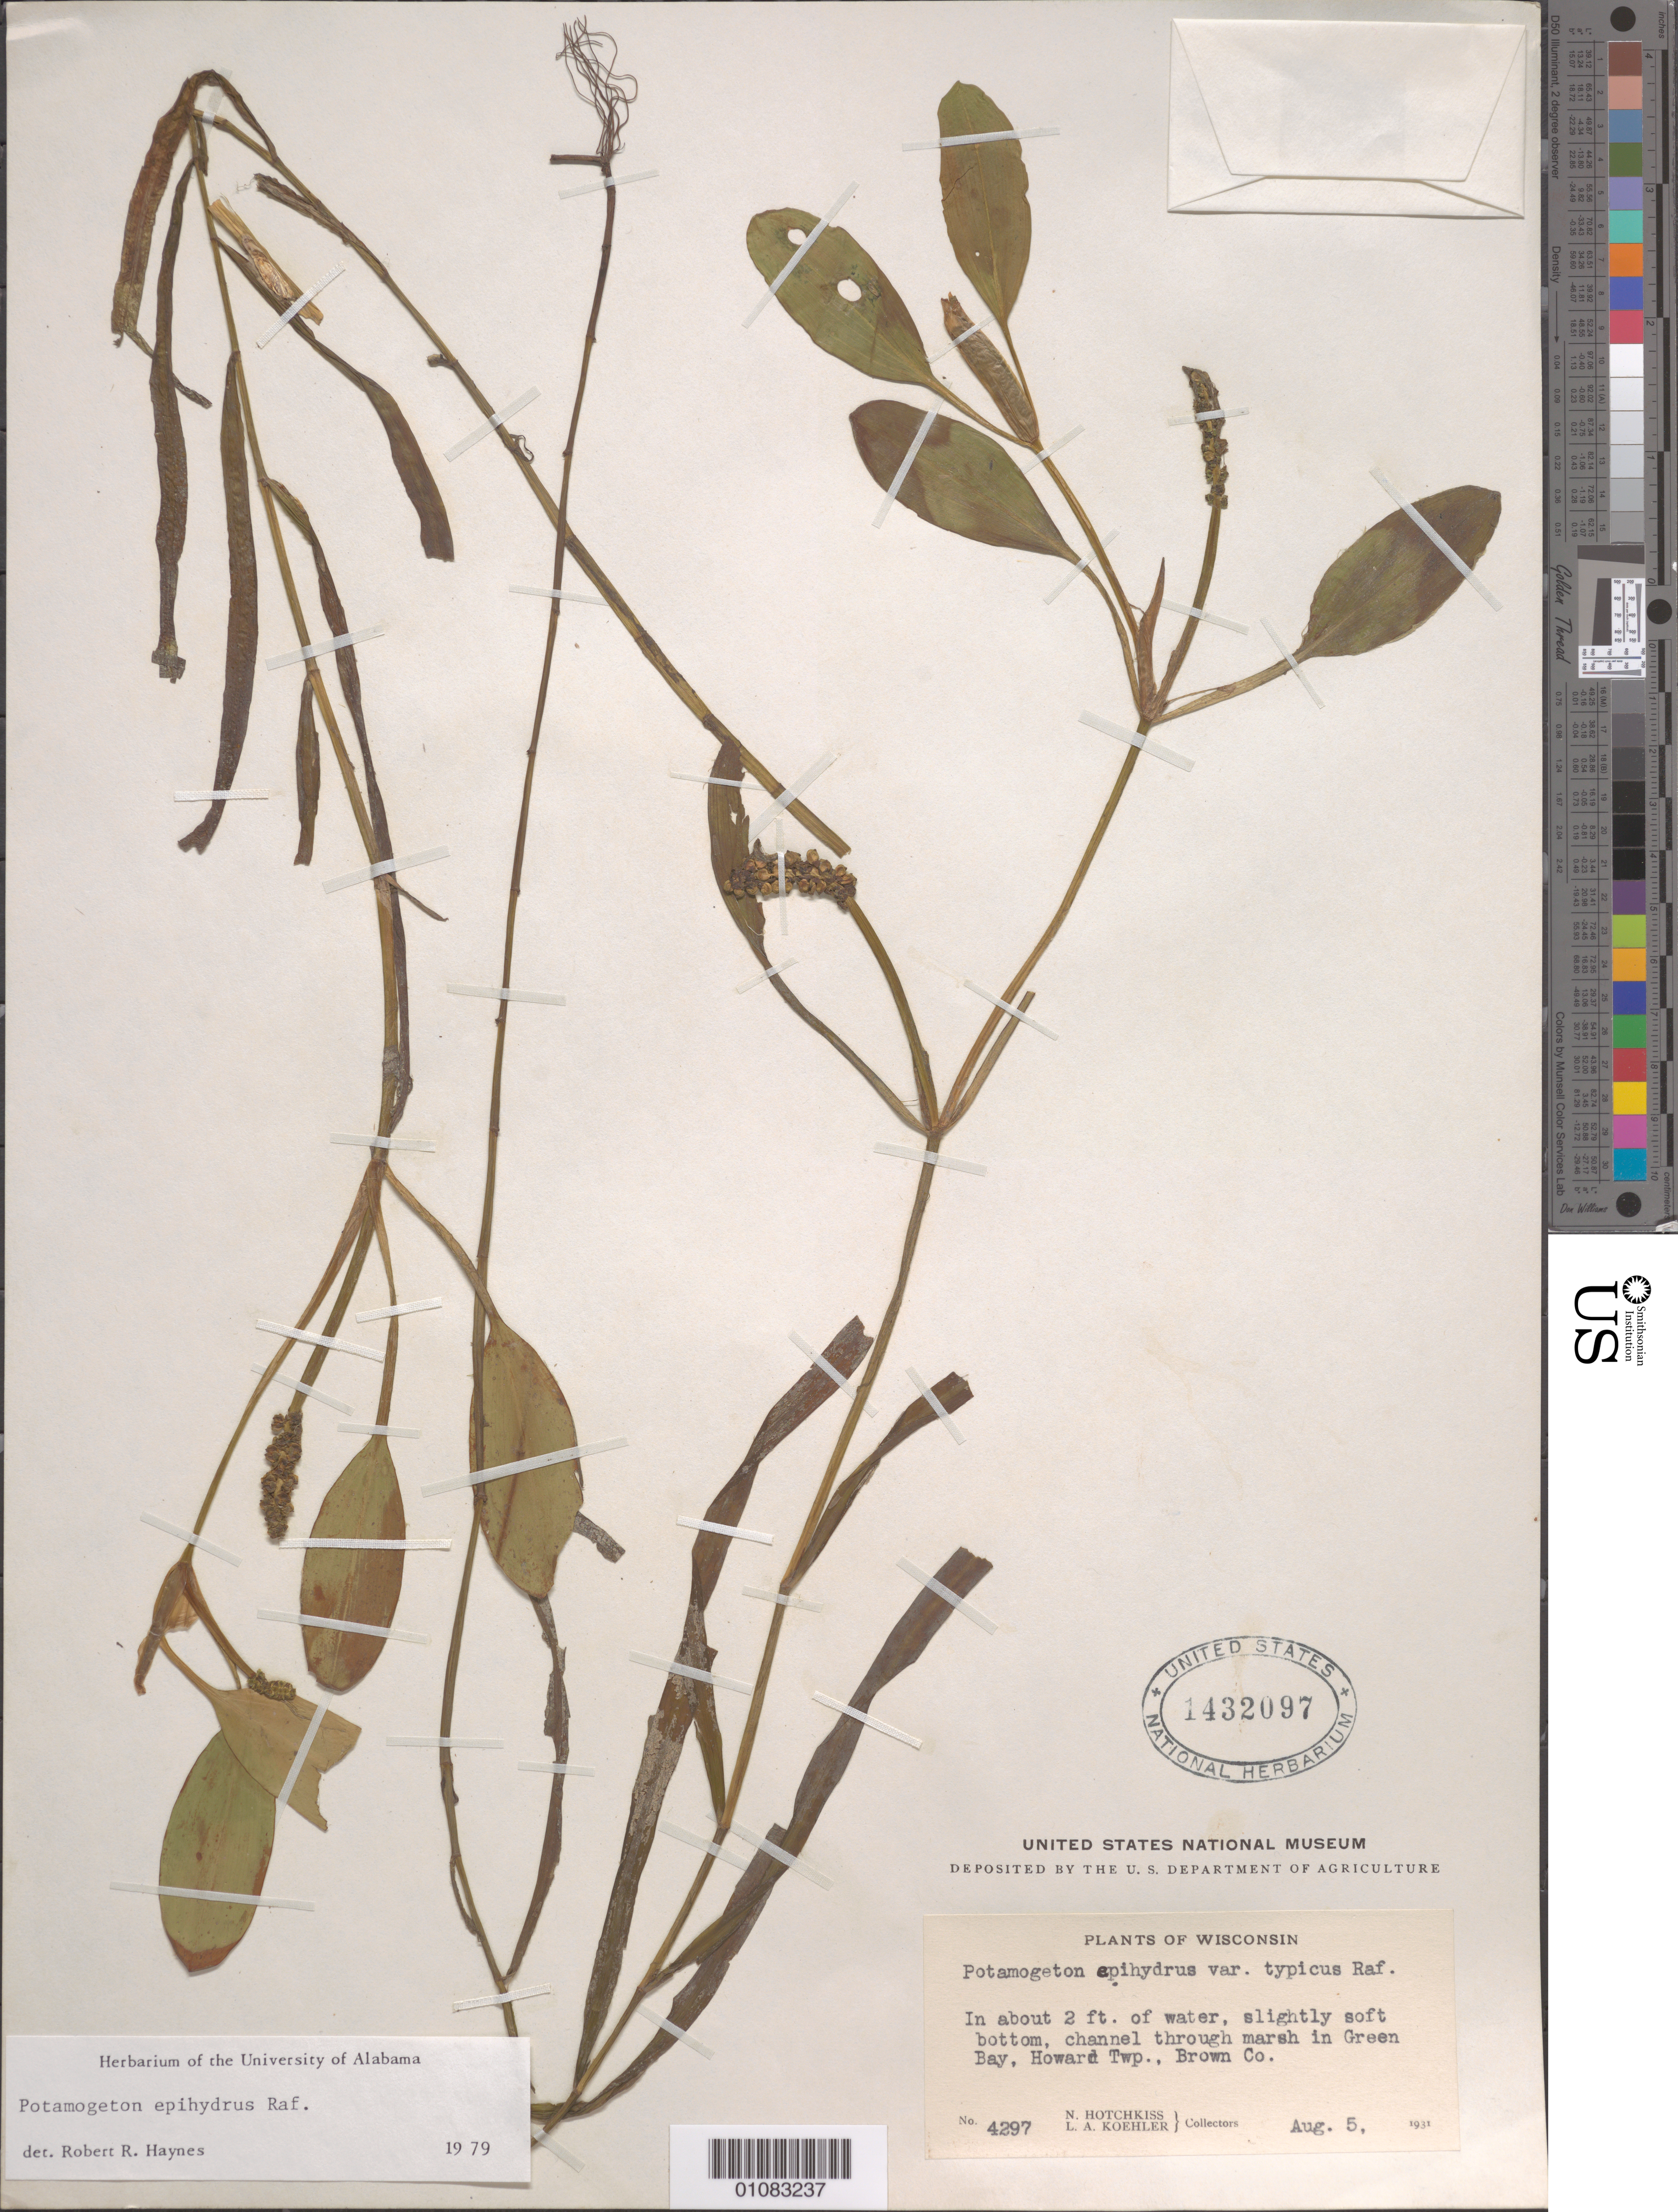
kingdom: Plantae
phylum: Tracheophyta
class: Liliopsida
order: Alismatales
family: Potamogetonaceae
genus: Potamogeton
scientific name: Potamogeton epihydrus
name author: Raf.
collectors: N. Hotchkiss & L. Koehler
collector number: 4297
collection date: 1931-08-05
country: United States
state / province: Wisconsin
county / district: Brown County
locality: Howard Twp.,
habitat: Slightly soft bottom, channel through marsh in bay.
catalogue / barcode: US 1432097